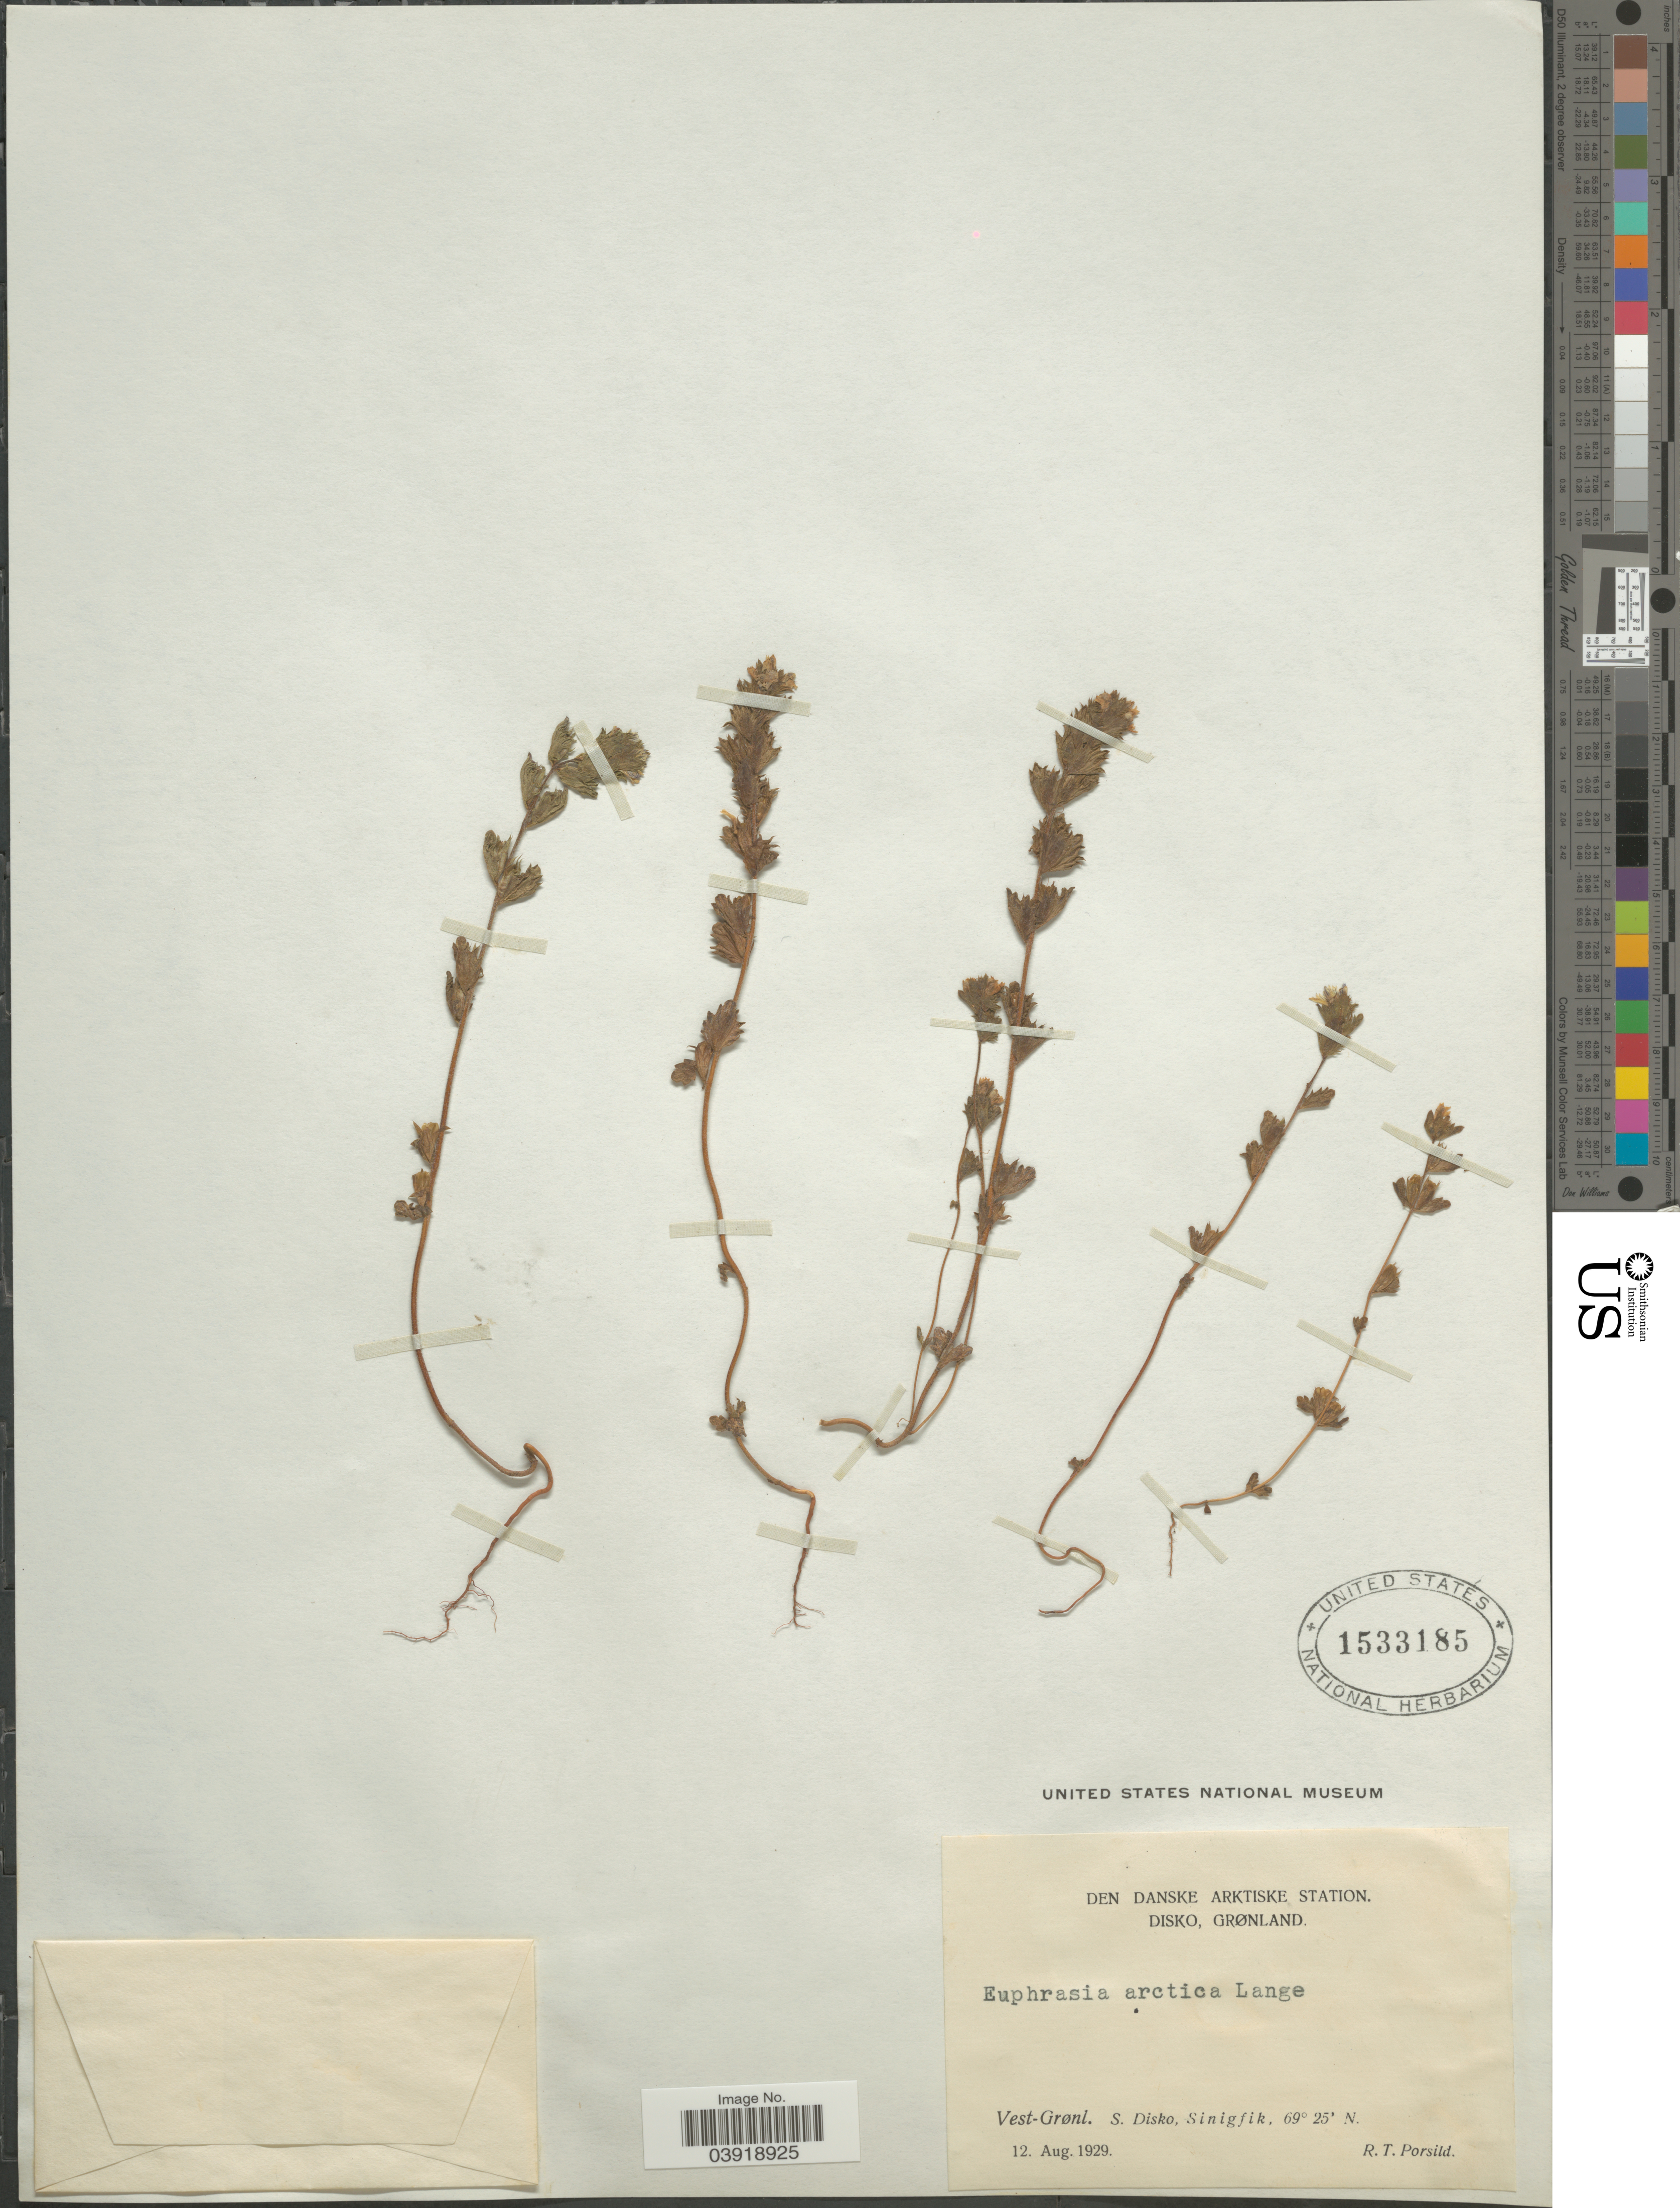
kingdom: Plantae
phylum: Tracheophyta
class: Magnoliopsida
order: Lamiales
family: Orobanchaceae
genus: Euphrasia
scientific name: Euphrasia arctica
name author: Lange ex Rostrup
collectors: R. T. Porsild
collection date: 1929-08-12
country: Greenland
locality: Den Danske Arktiske Station. Disko, Grønland. Vest-Grønl. S. Disko, Sinigfik.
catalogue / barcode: US 1533185